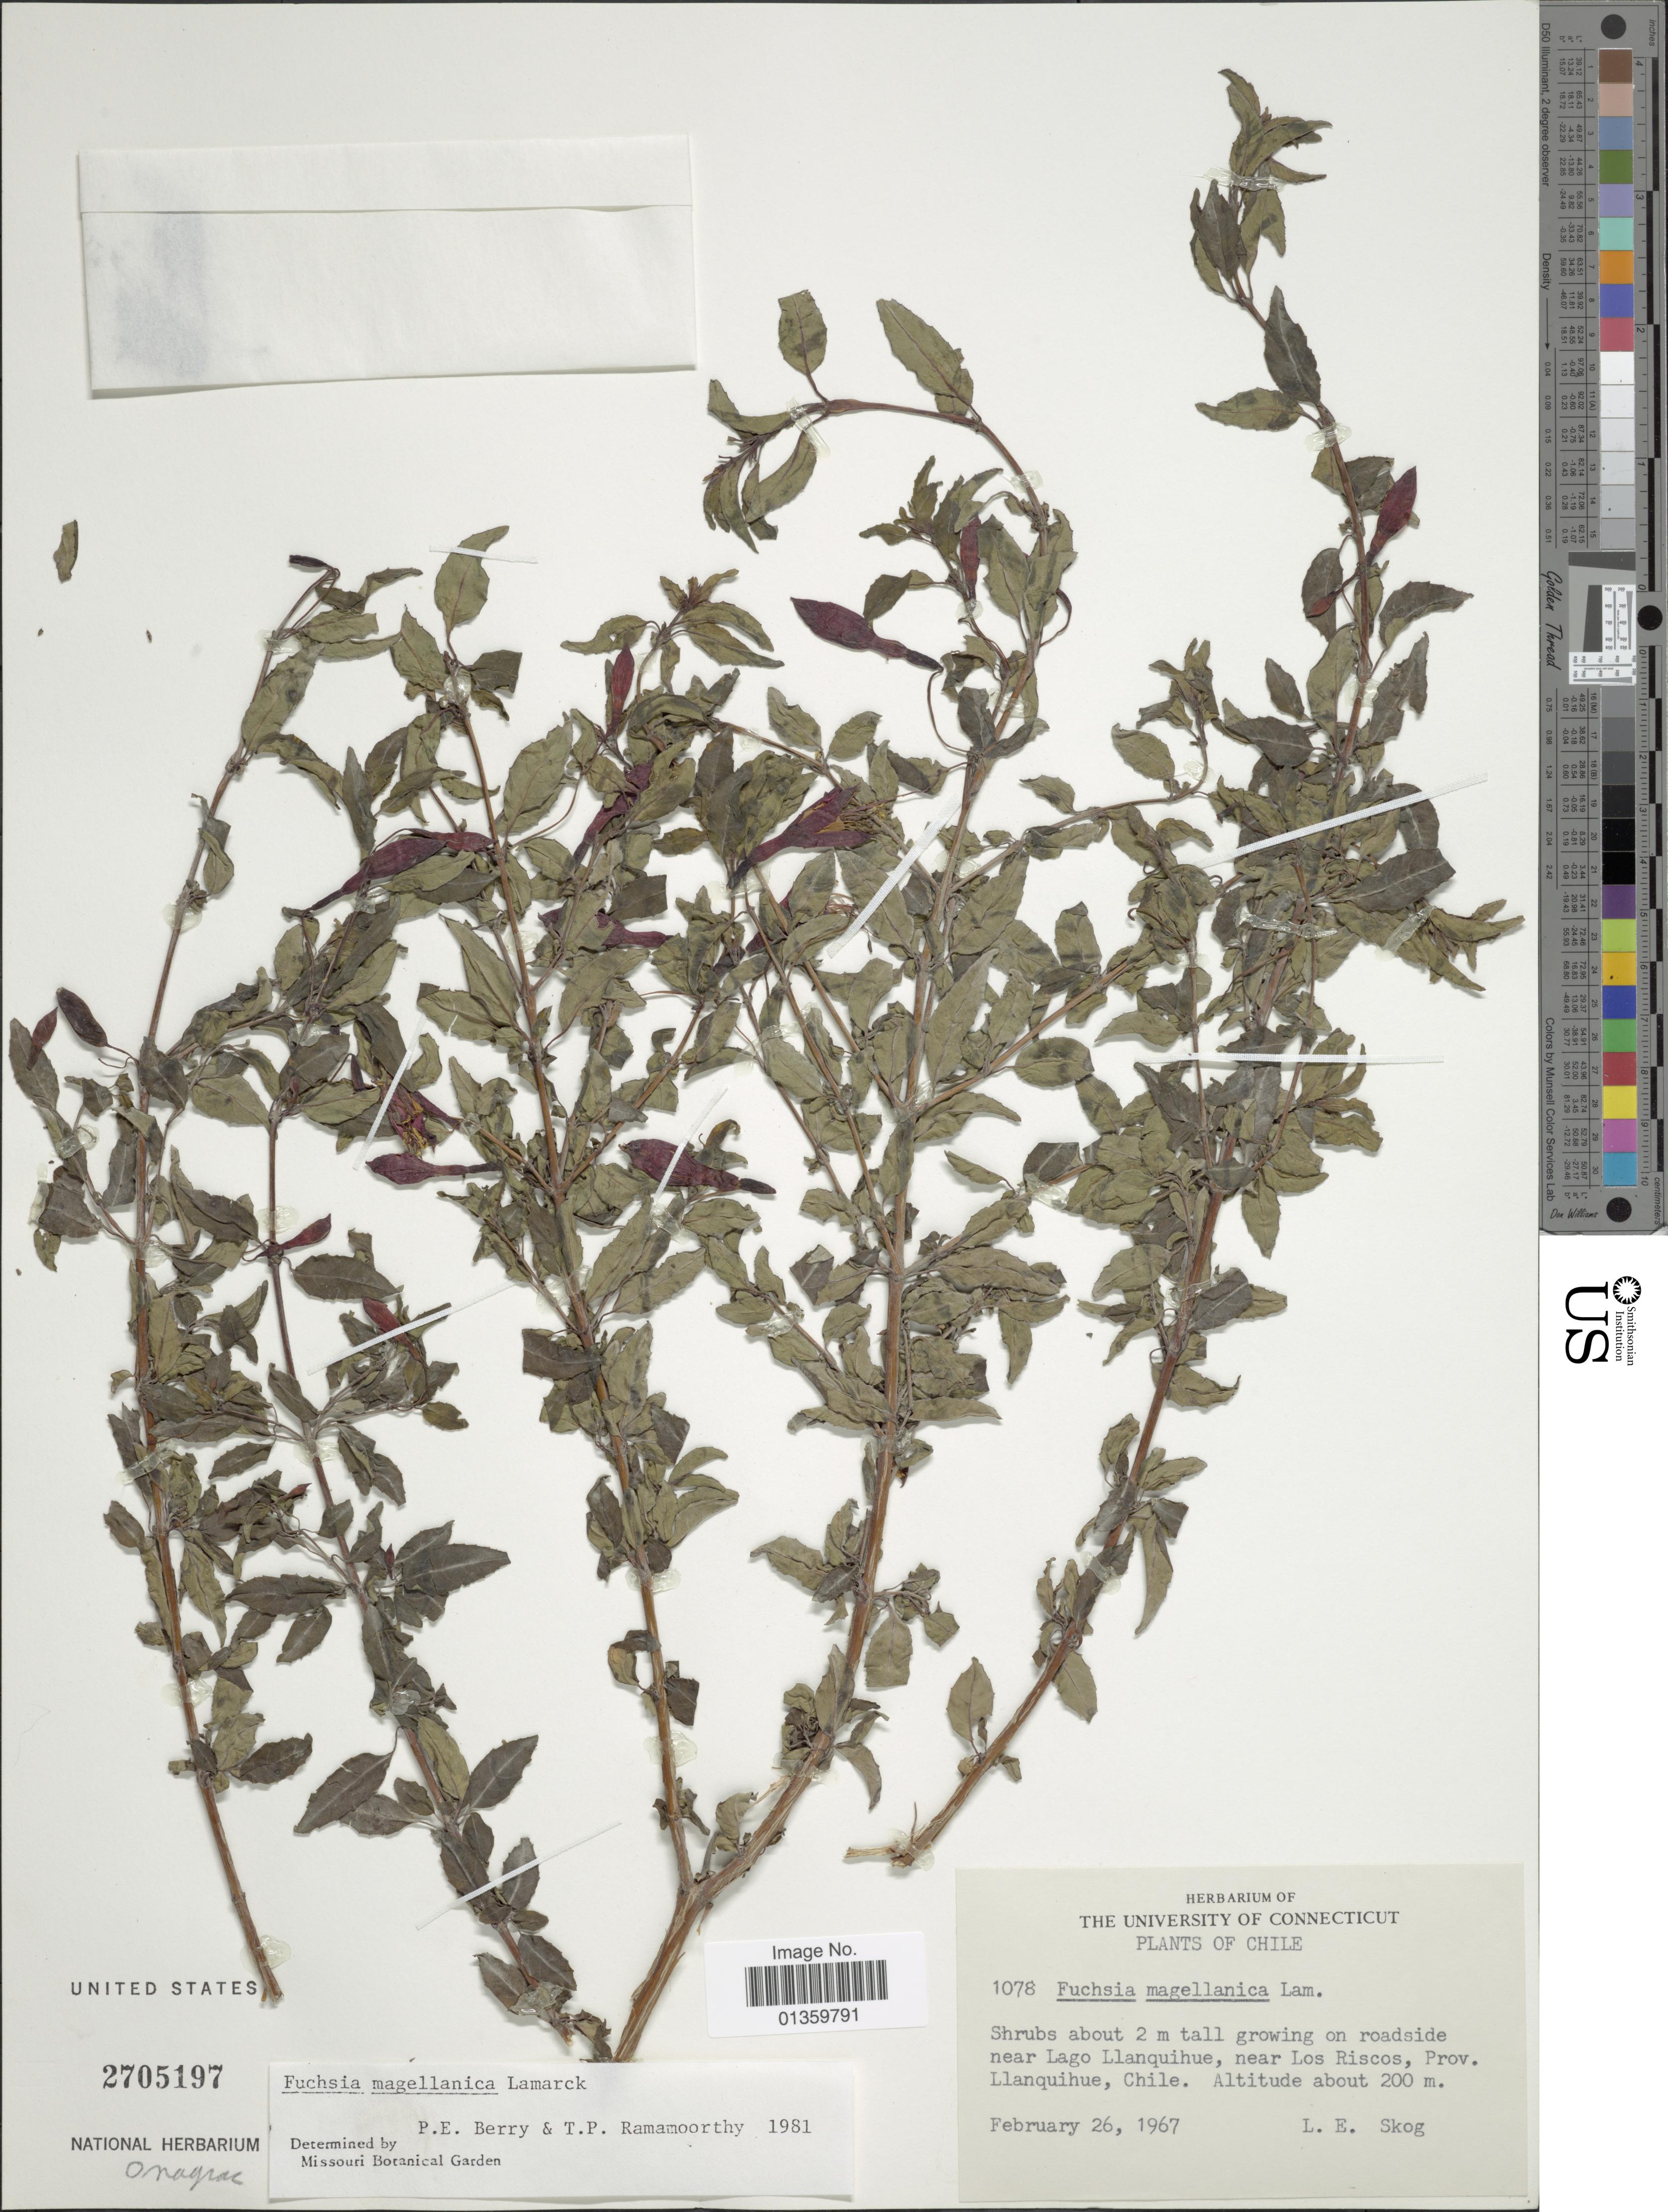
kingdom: Plantae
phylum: Tracheophyta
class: Magnoliopsida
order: Myrtales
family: Onagraceae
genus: Fuchsia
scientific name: Fuchsia magellanica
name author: Lam.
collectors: L. E. Skog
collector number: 1078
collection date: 1967-02-26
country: Chile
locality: On roadside near Lago Llanquihue, near Los Riscos, Prov. Llanquihue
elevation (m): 200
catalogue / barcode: US 2705197